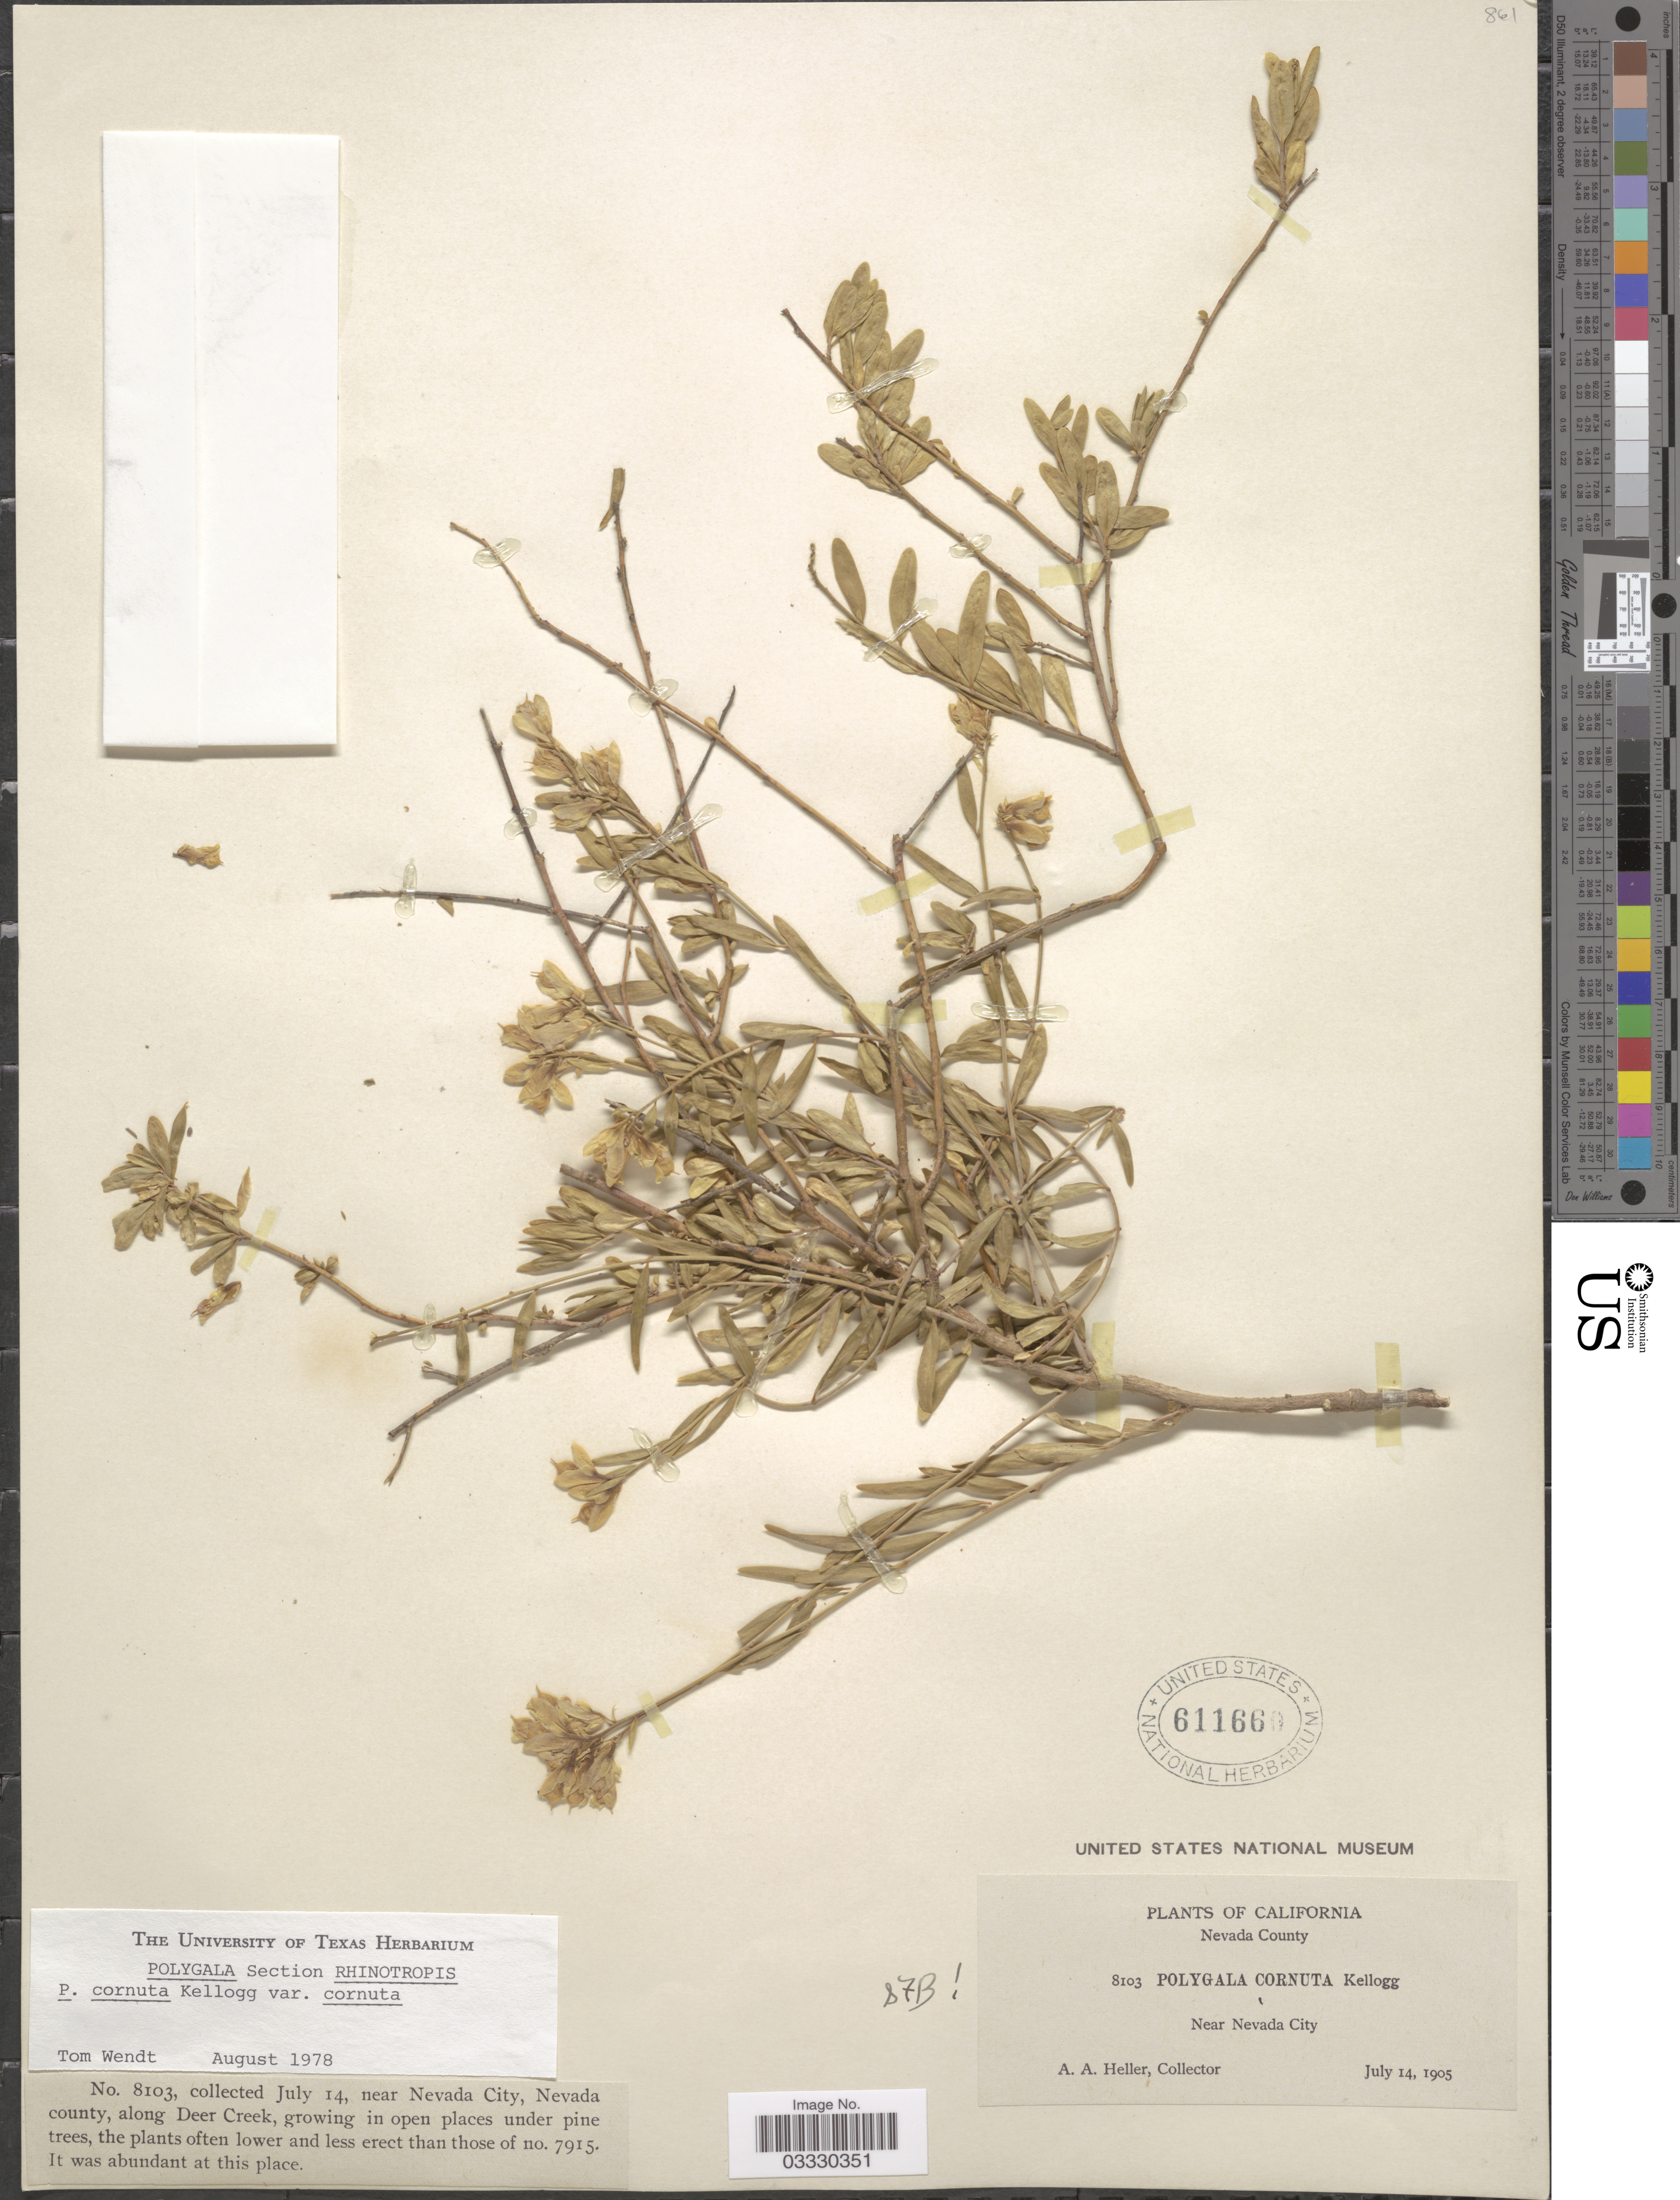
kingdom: Plantae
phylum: Tracheophyta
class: Magnoliopsida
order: Fabales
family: Polygalaceae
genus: Rhinotropis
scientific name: Rhinotropis cornuta var. cornuta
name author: (Kellogg) J.R. Abbott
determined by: Strong, Mark T., (BOT), Smithsonian Institution - National Museum of Natural History (UNITED STATES)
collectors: A. A. Heller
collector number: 8103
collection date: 1905-07-14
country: United States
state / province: California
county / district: Nevada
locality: Nevada County. Near Nevada City. Along Deer Creek.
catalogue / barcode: US 611660